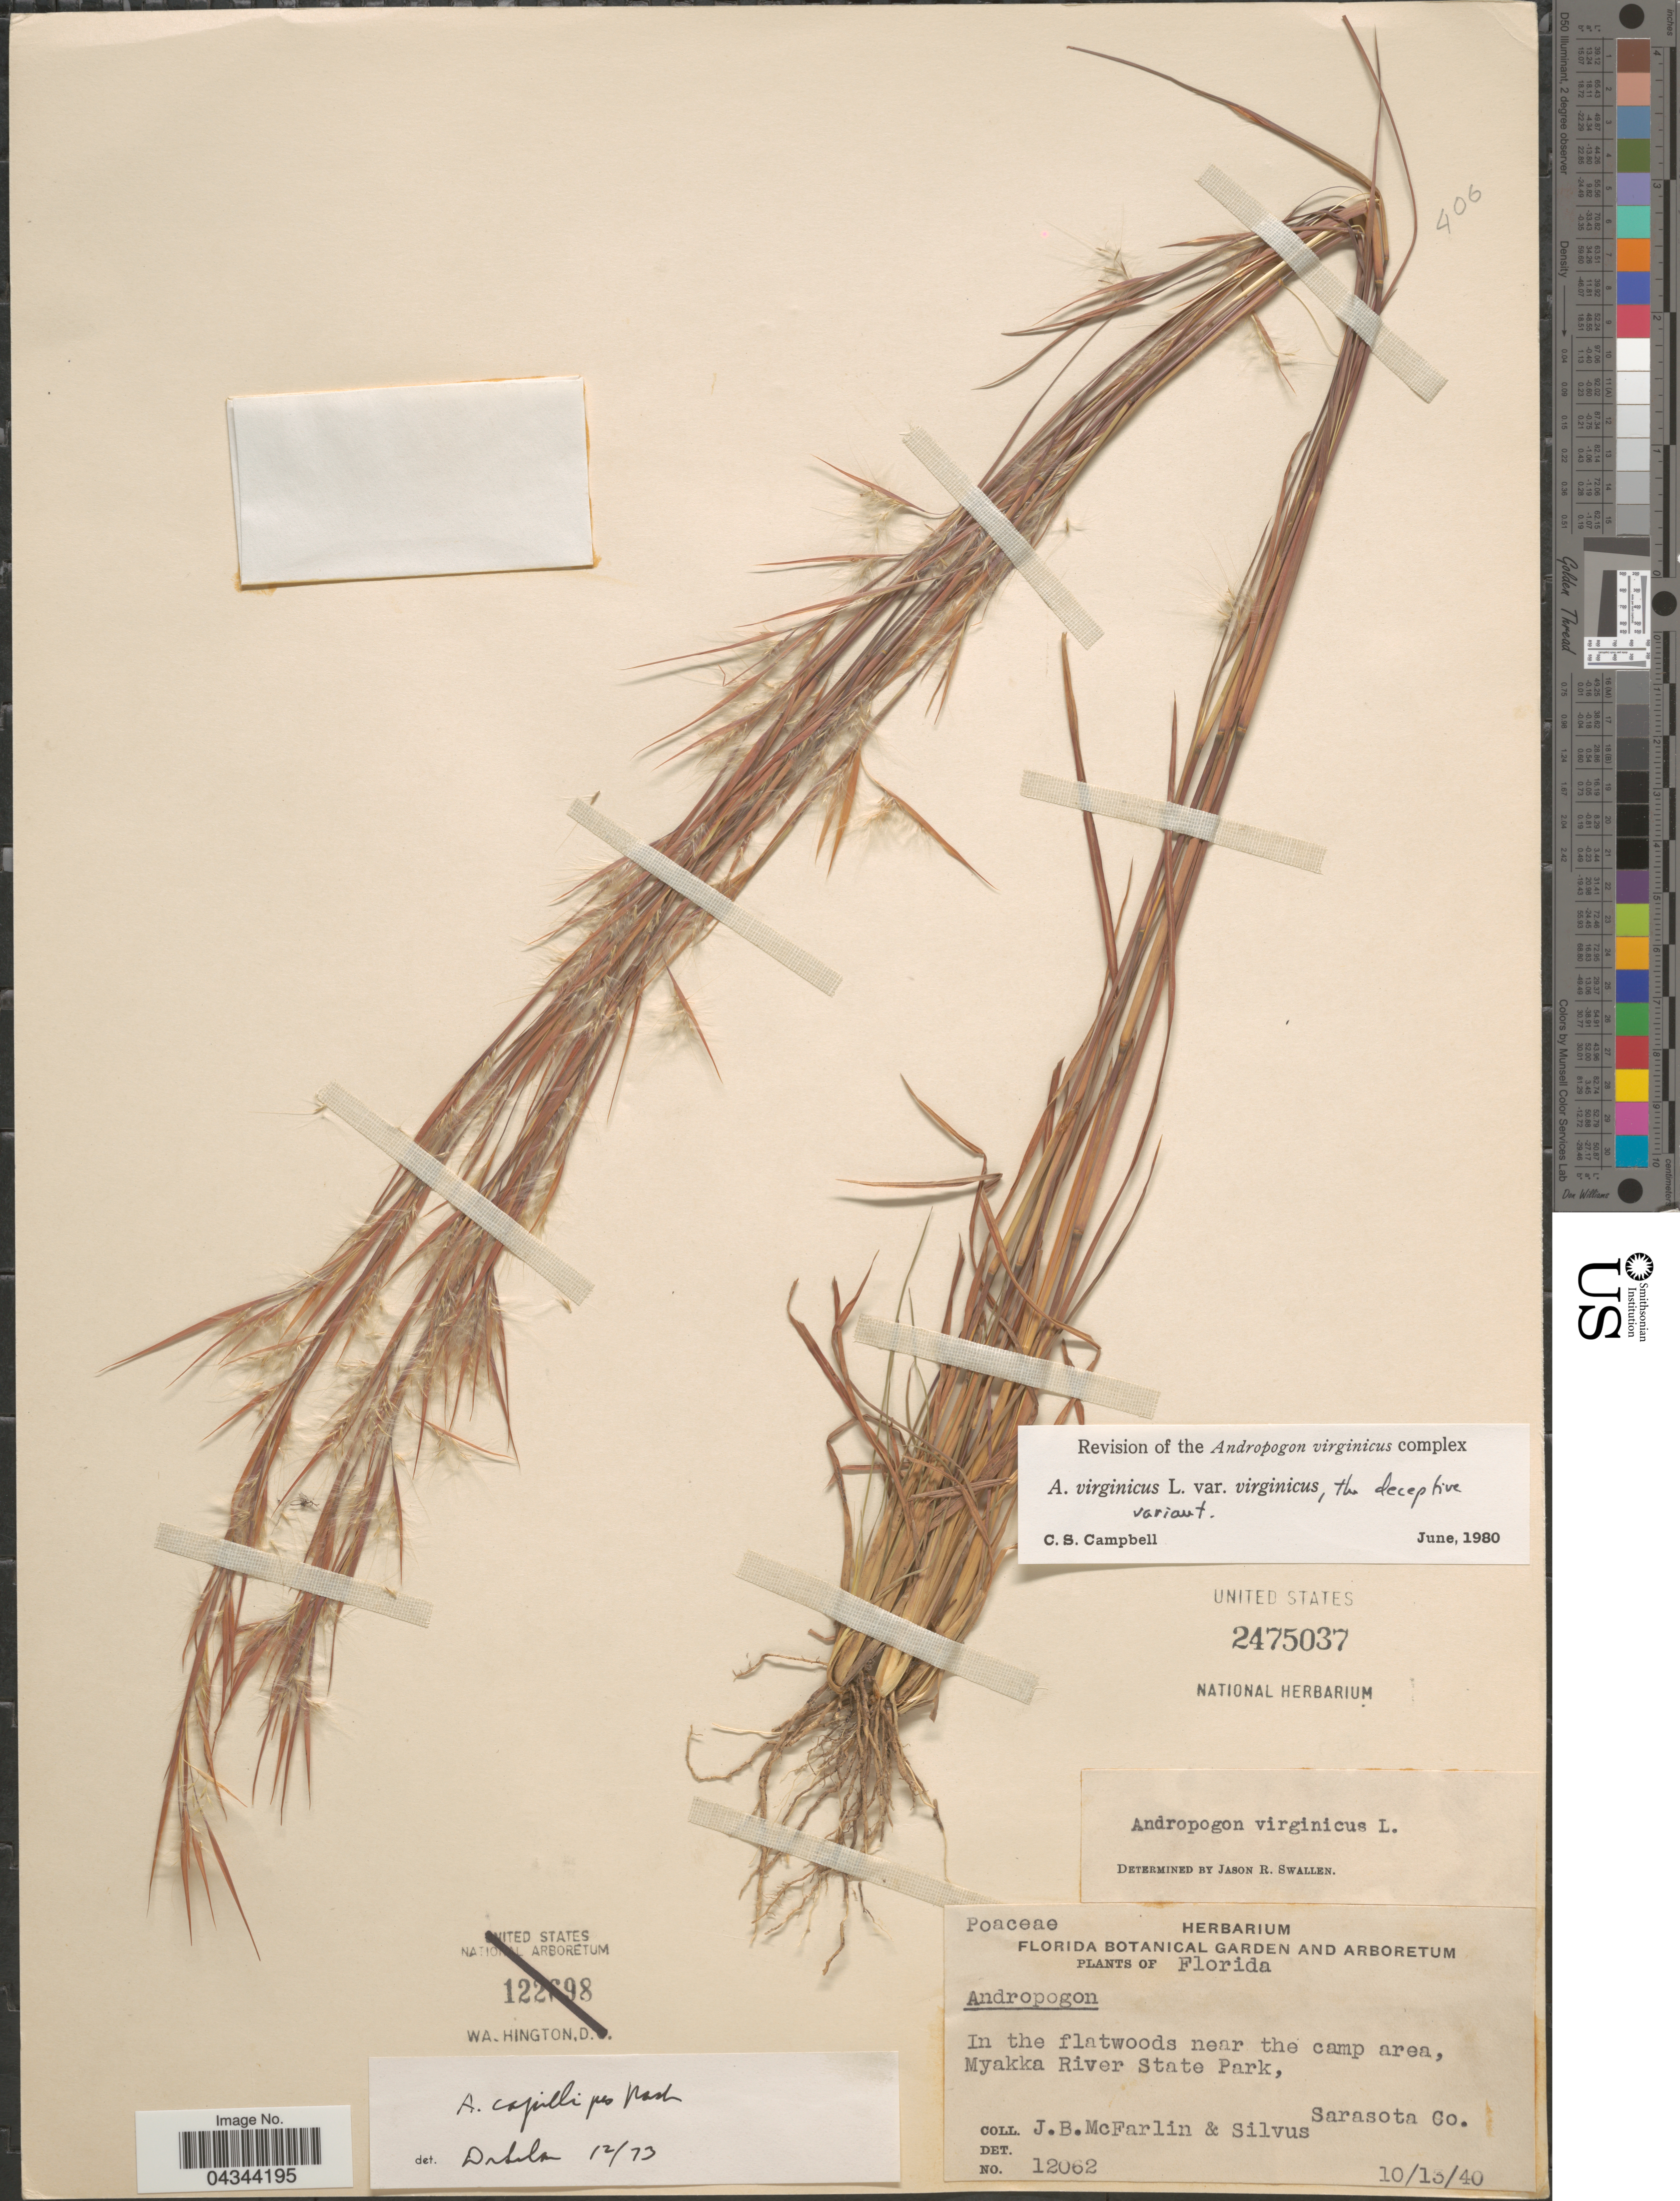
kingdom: Plantae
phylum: Tracheophyta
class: Liliopsida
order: Poales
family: Poaceae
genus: Andropogon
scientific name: Andropogon virginicus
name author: L.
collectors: J. McFarlin & Silvus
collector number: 12062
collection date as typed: Transcribed d/m/y: 13/10/40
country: United States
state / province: Florida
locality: In the flatwoods near the camp area, Myakka River State Park, Sarasota Co.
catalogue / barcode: US 2475037